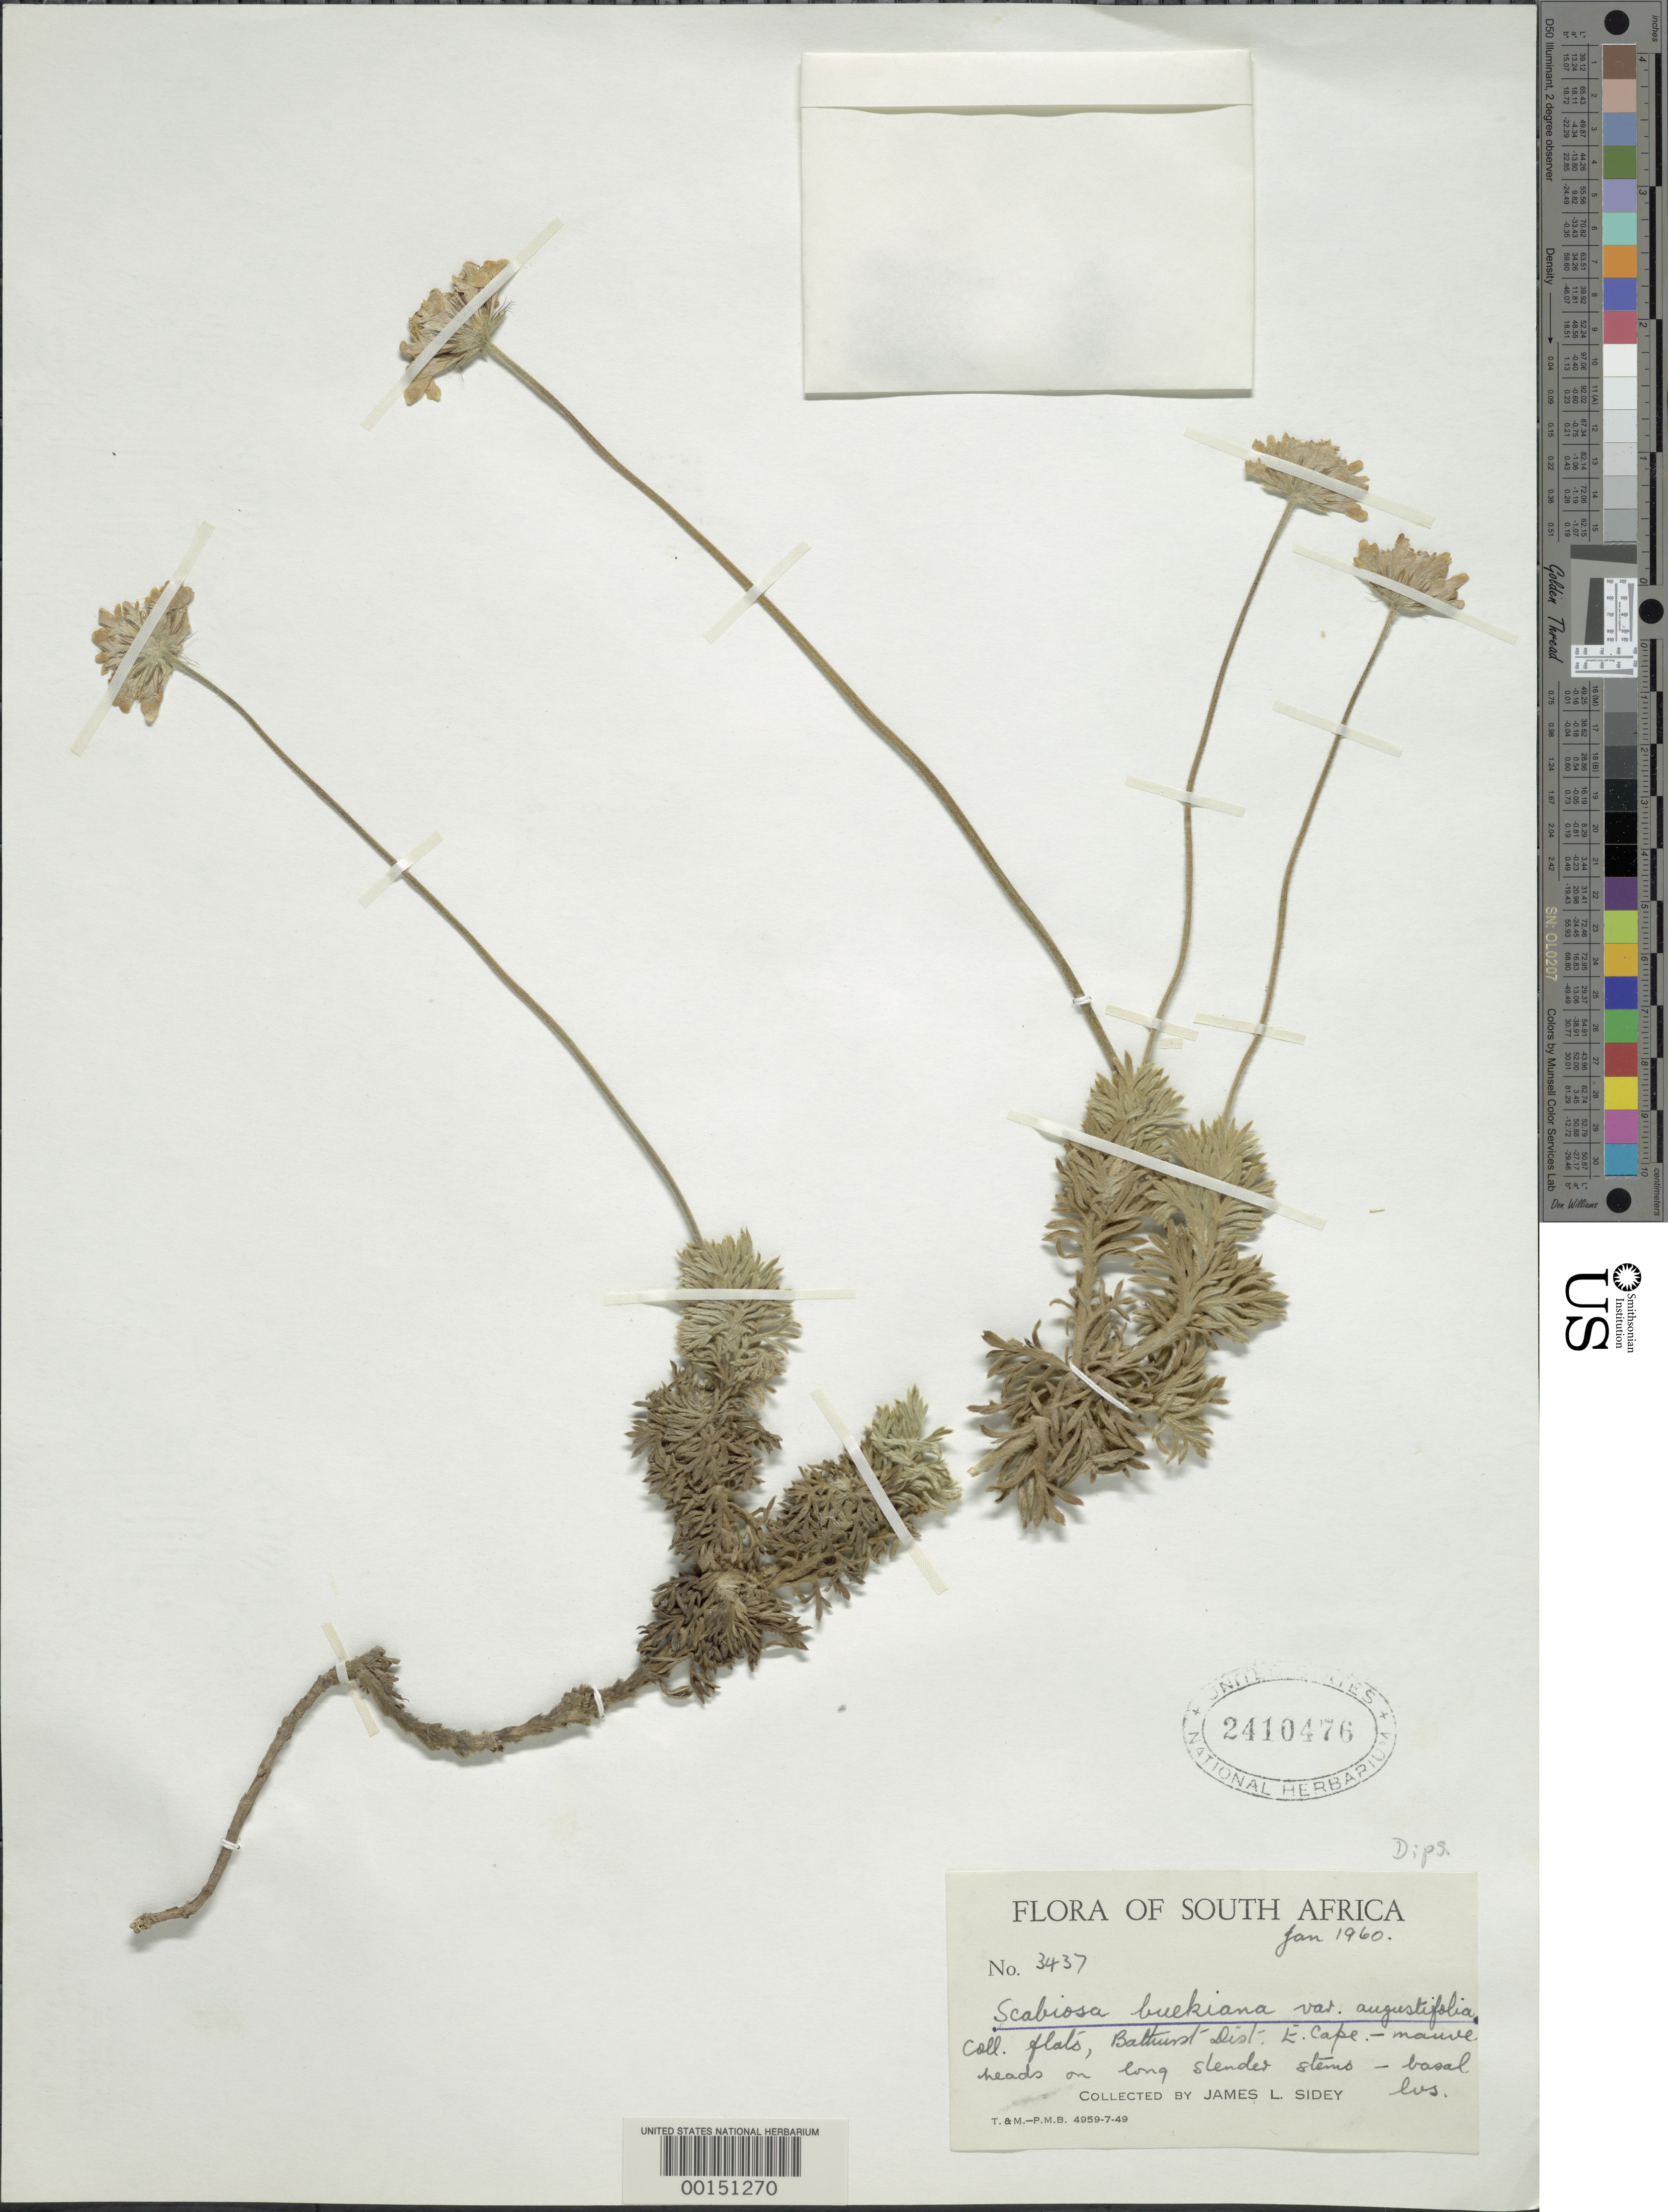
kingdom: Plantae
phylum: Tracheophyta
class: Magnoliopsida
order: Dipsacales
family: Caprifoliaceae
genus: Scabiosa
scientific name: Scabiosa buekiana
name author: Eckl. & Zeyh.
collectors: J. L. Sidey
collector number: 3437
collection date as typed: Jan 1960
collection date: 1960-01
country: South Africa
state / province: Eastern Cape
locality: Bathurst Dist.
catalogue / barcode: US 2410476